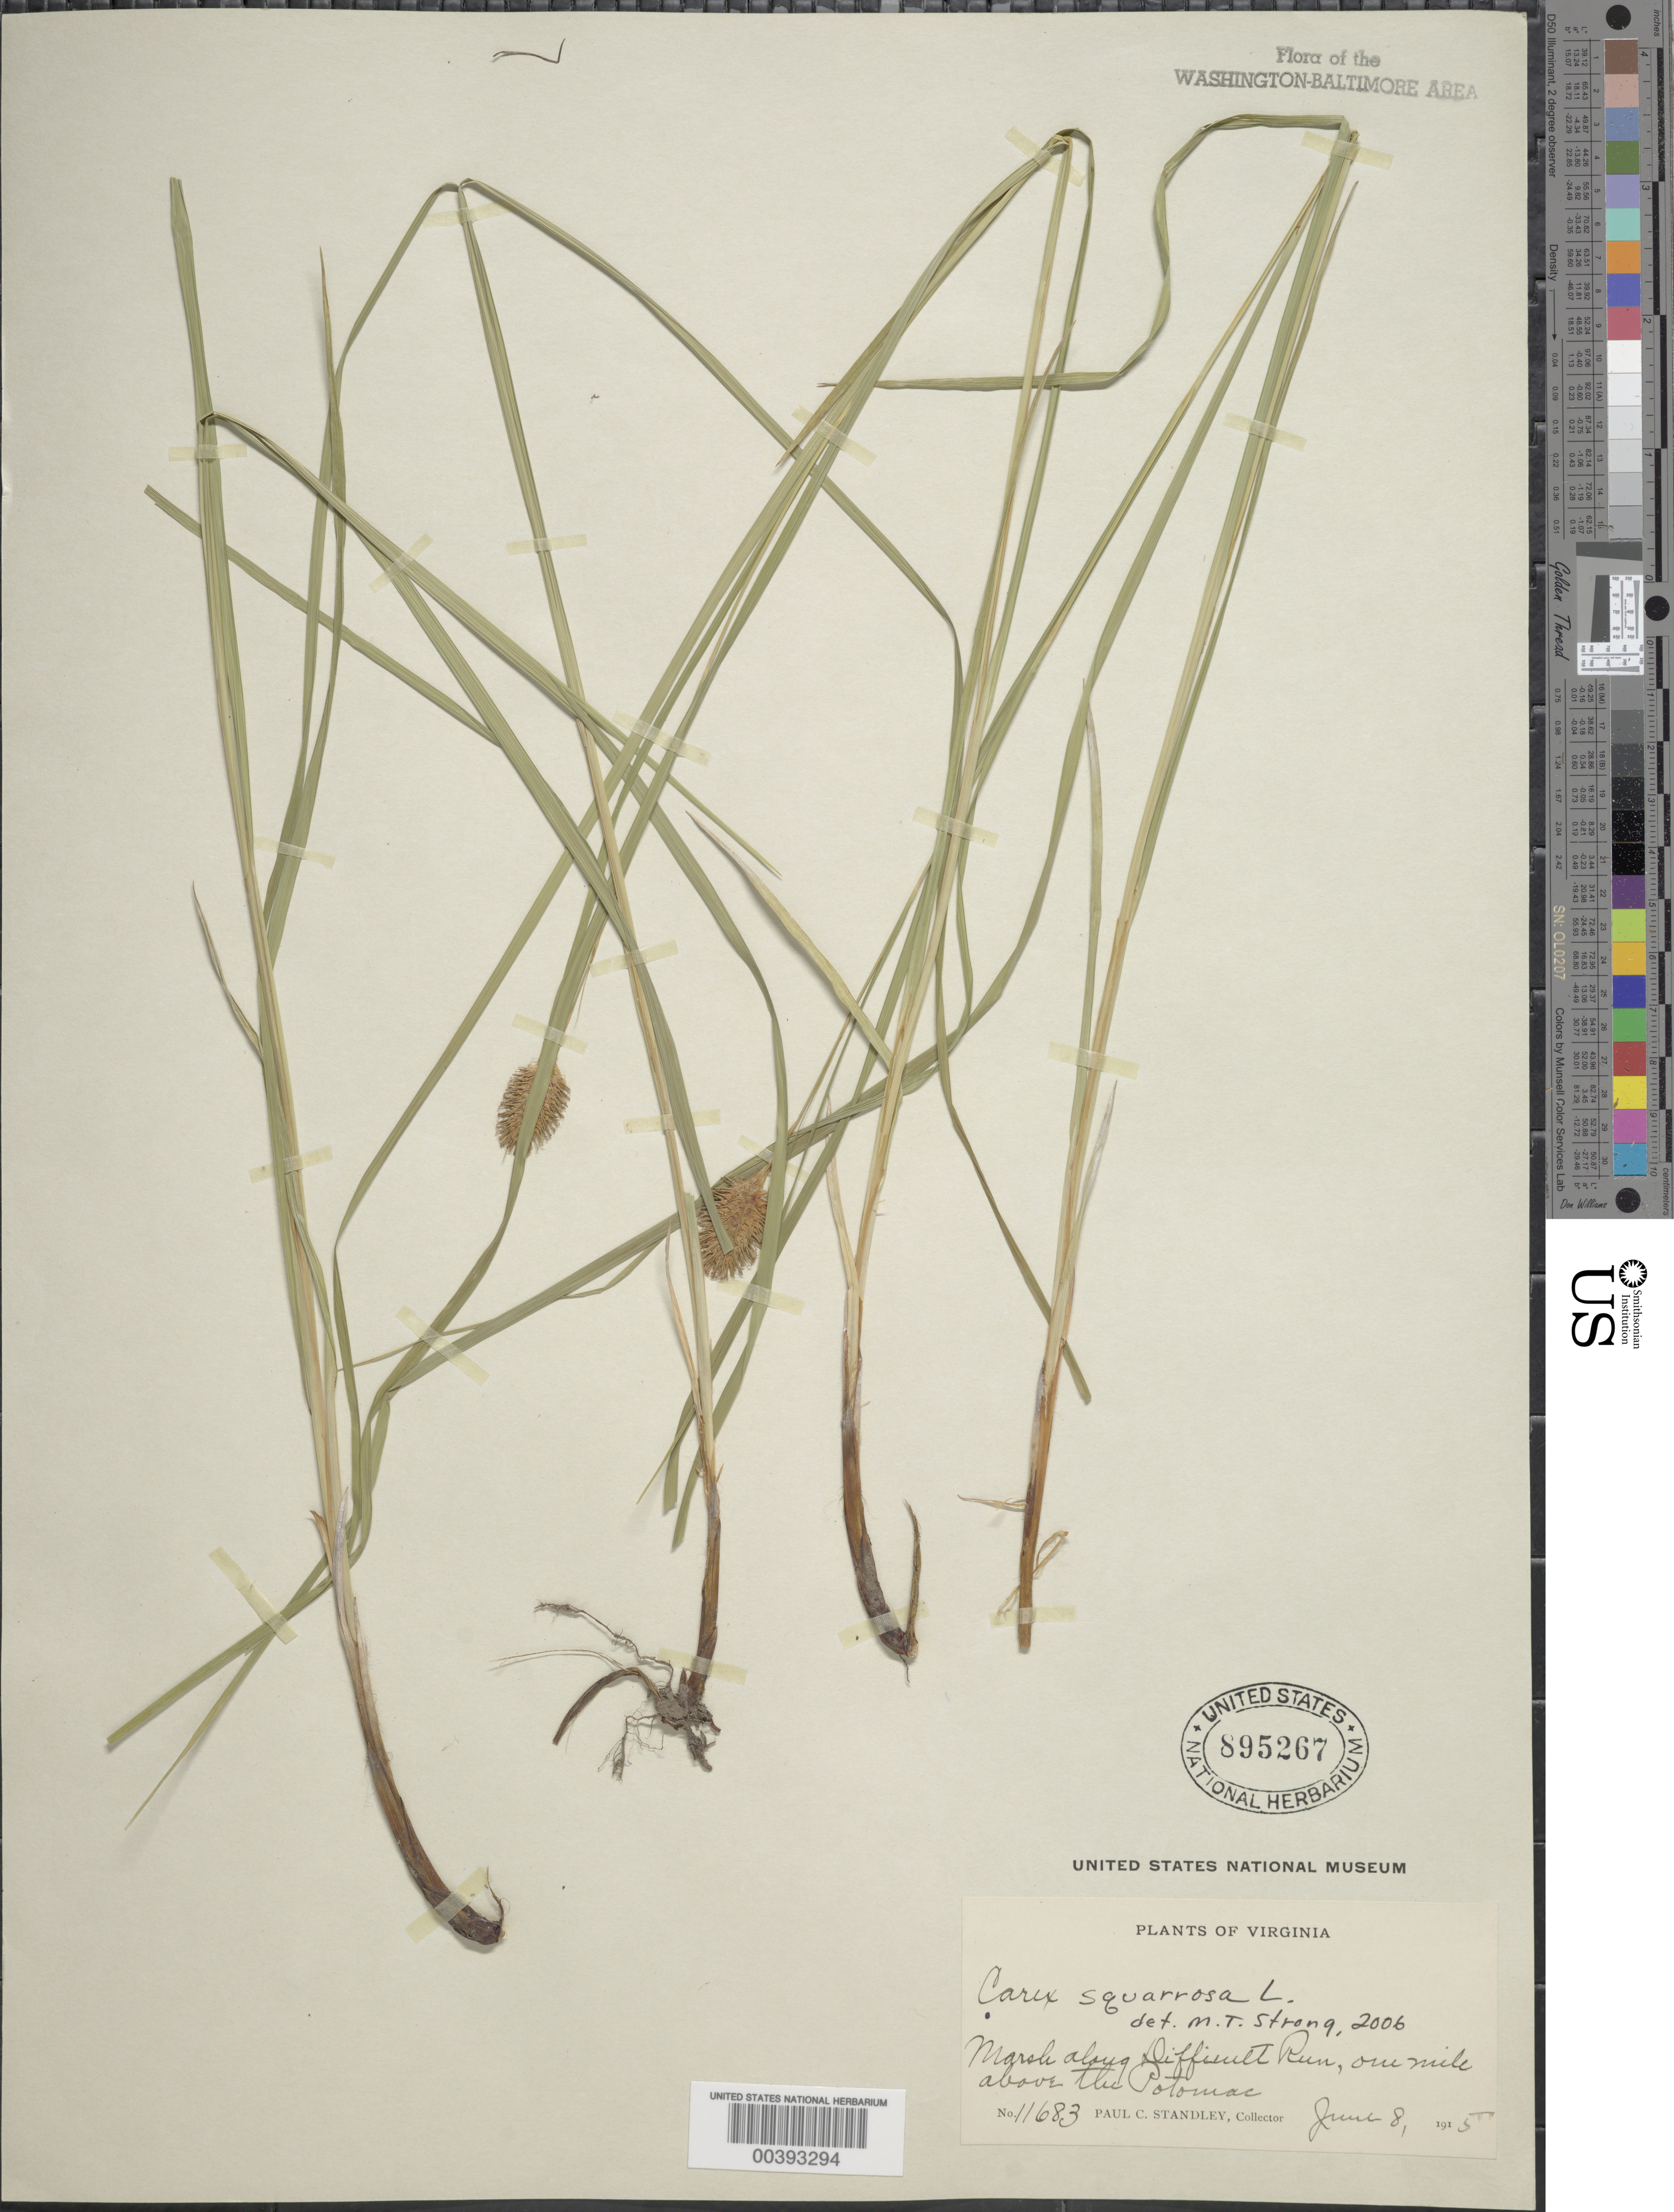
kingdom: Plantae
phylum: Tracheophyta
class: Liliopsida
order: Poales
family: Cyperaceae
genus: Carex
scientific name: Carex squarrosa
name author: L.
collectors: P. C. Standley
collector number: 11683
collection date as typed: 08 Jun 1915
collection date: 1915-06-08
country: United States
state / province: Virginia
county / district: Fairfax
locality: Difficult Run, above Potomac C. & O. Canal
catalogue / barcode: US 895267